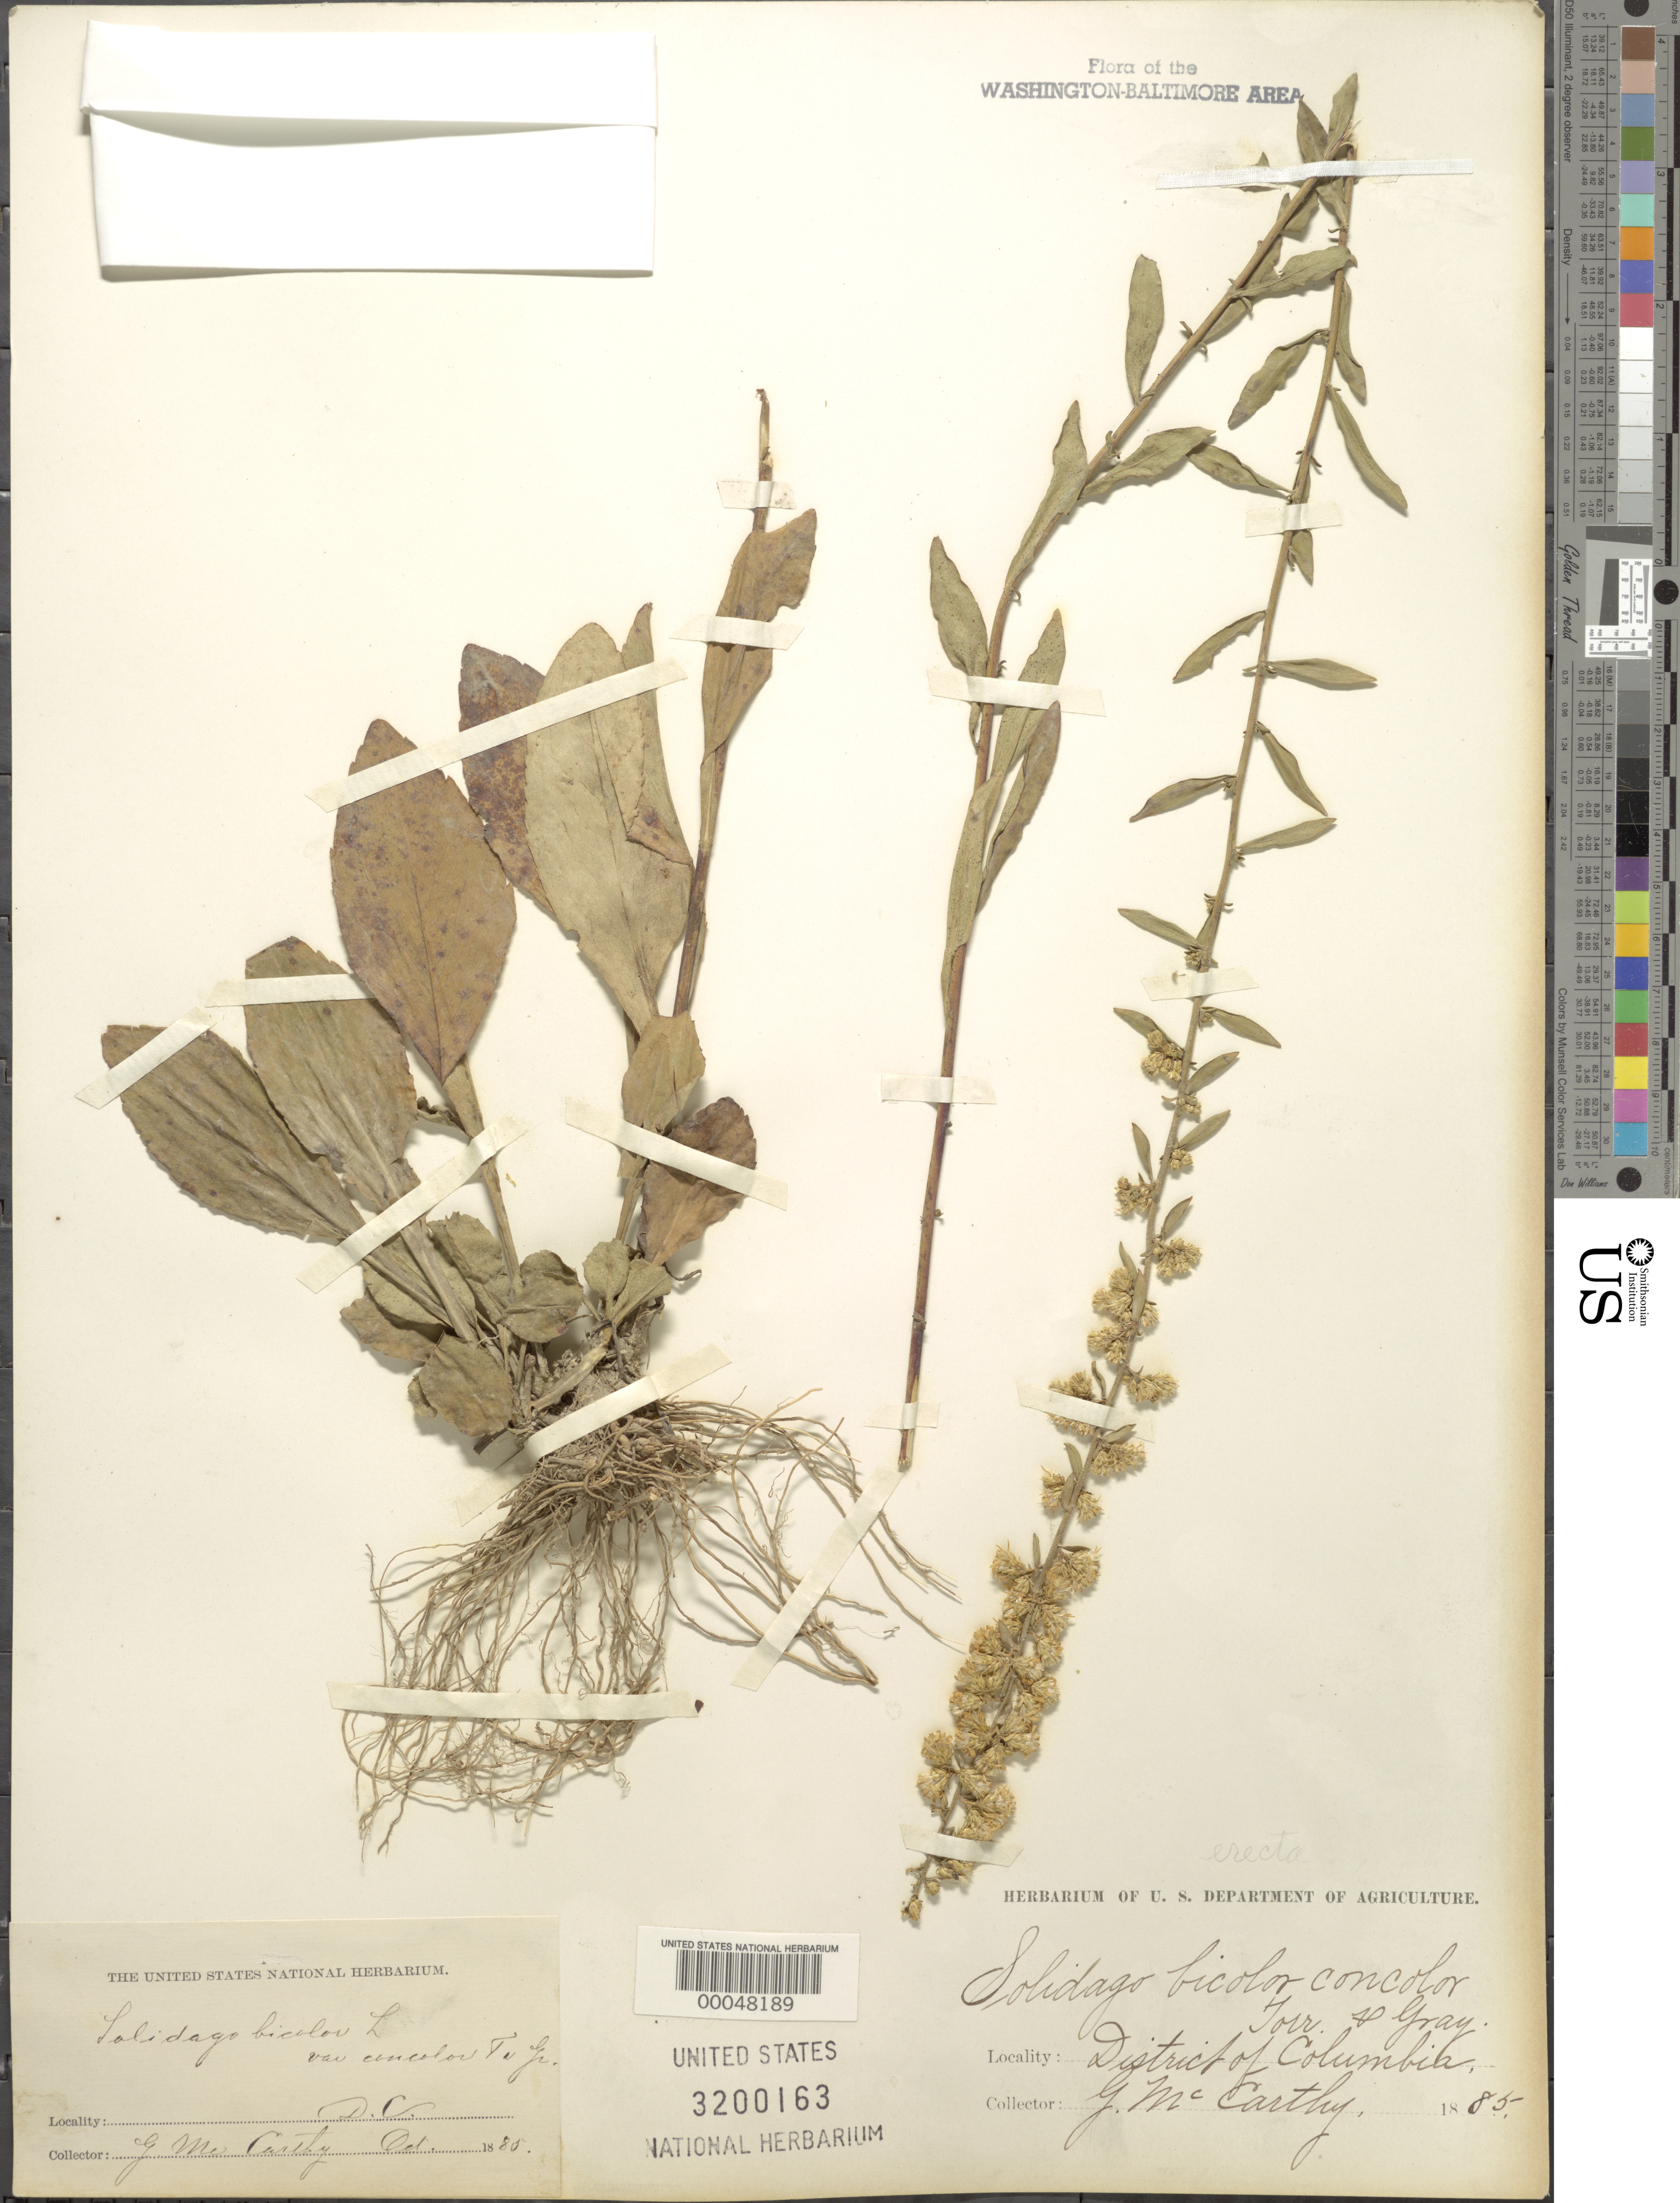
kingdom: Plantae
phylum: Tracheophyta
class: Magnoliopsida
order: Asterales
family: Asteraceae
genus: Solidago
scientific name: Solidago erecta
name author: Pursh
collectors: G. McCarthy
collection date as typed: Oct 1885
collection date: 1885-10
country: United States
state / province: District of Columbia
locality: Washington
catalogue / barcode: US 3200163